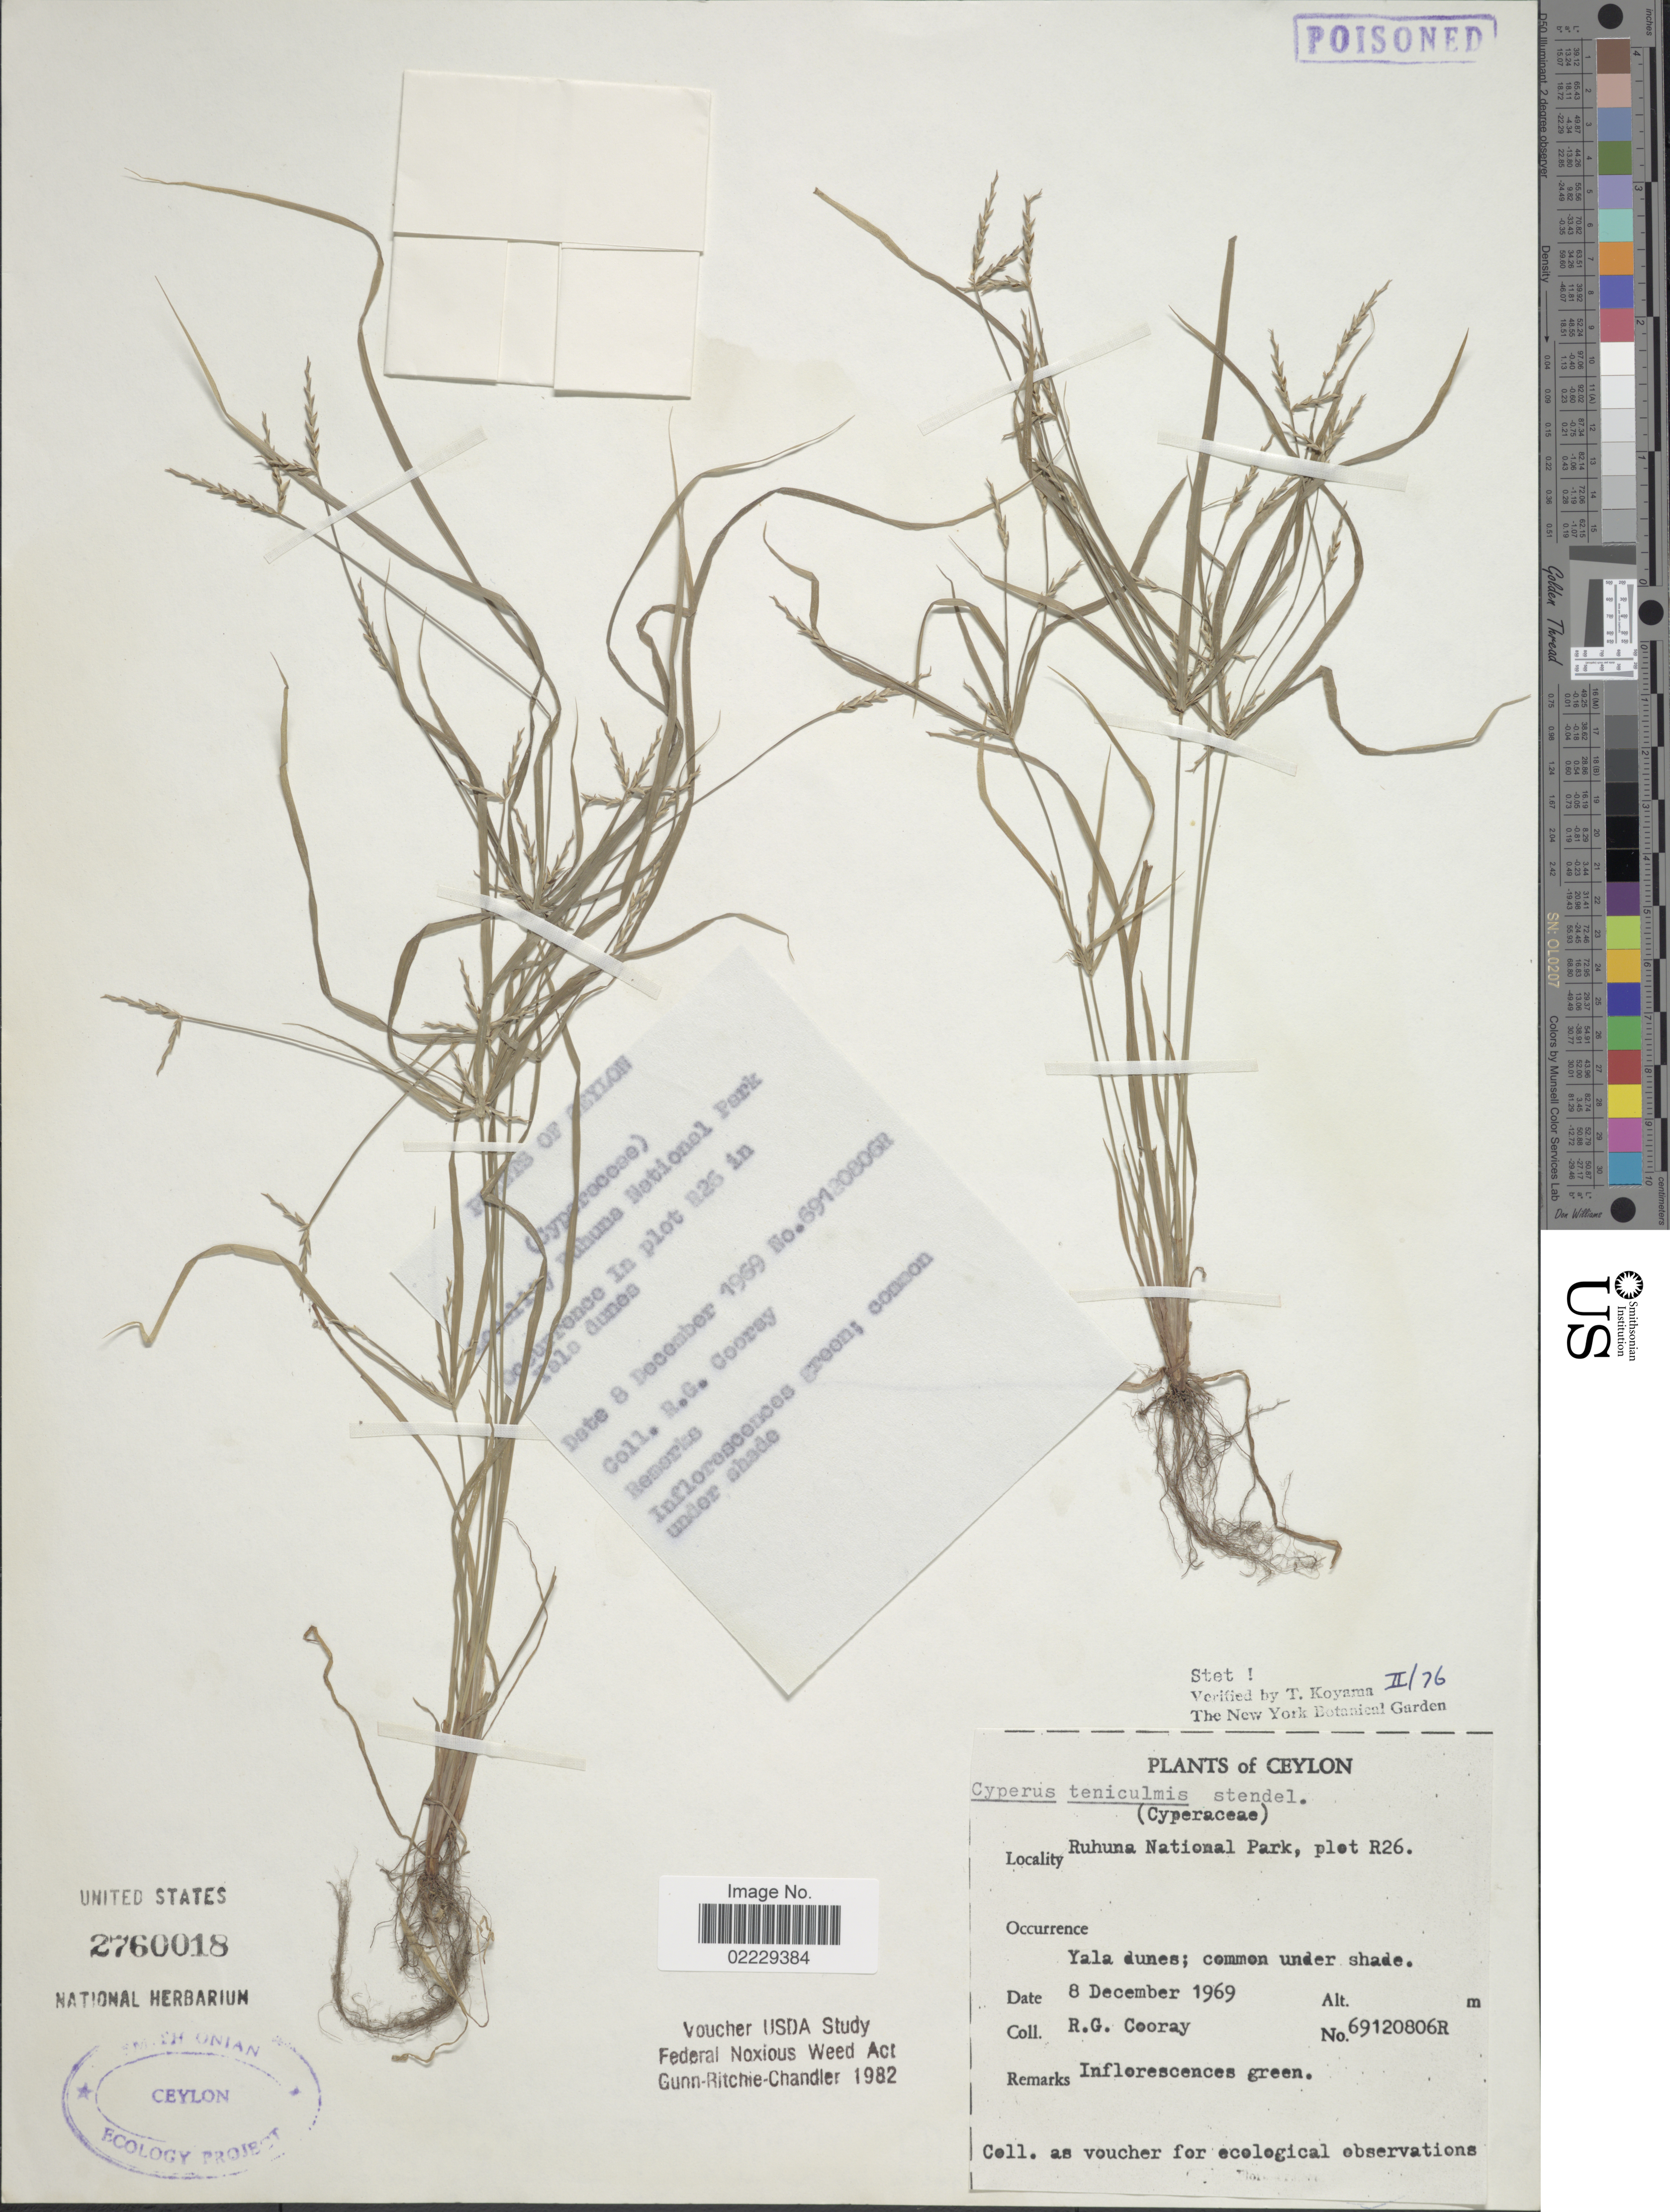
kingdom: Plantae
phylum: Tracheophyta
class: Liliopsida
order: Poales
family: Cyperaceae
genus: Cyperus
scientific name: Cyperus zollingeri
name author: Steud.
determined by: Strong, Mark T., (BOT), Smithsonian Institution - National Museum of Natural History (UNITED STATES)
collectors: R. Cooray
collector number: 69120806R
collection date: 1969-12-08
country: Sri Lanka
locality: Ceylon, Ruhuna National Park, plot R26, Yala dunes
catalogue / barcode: US 2760018